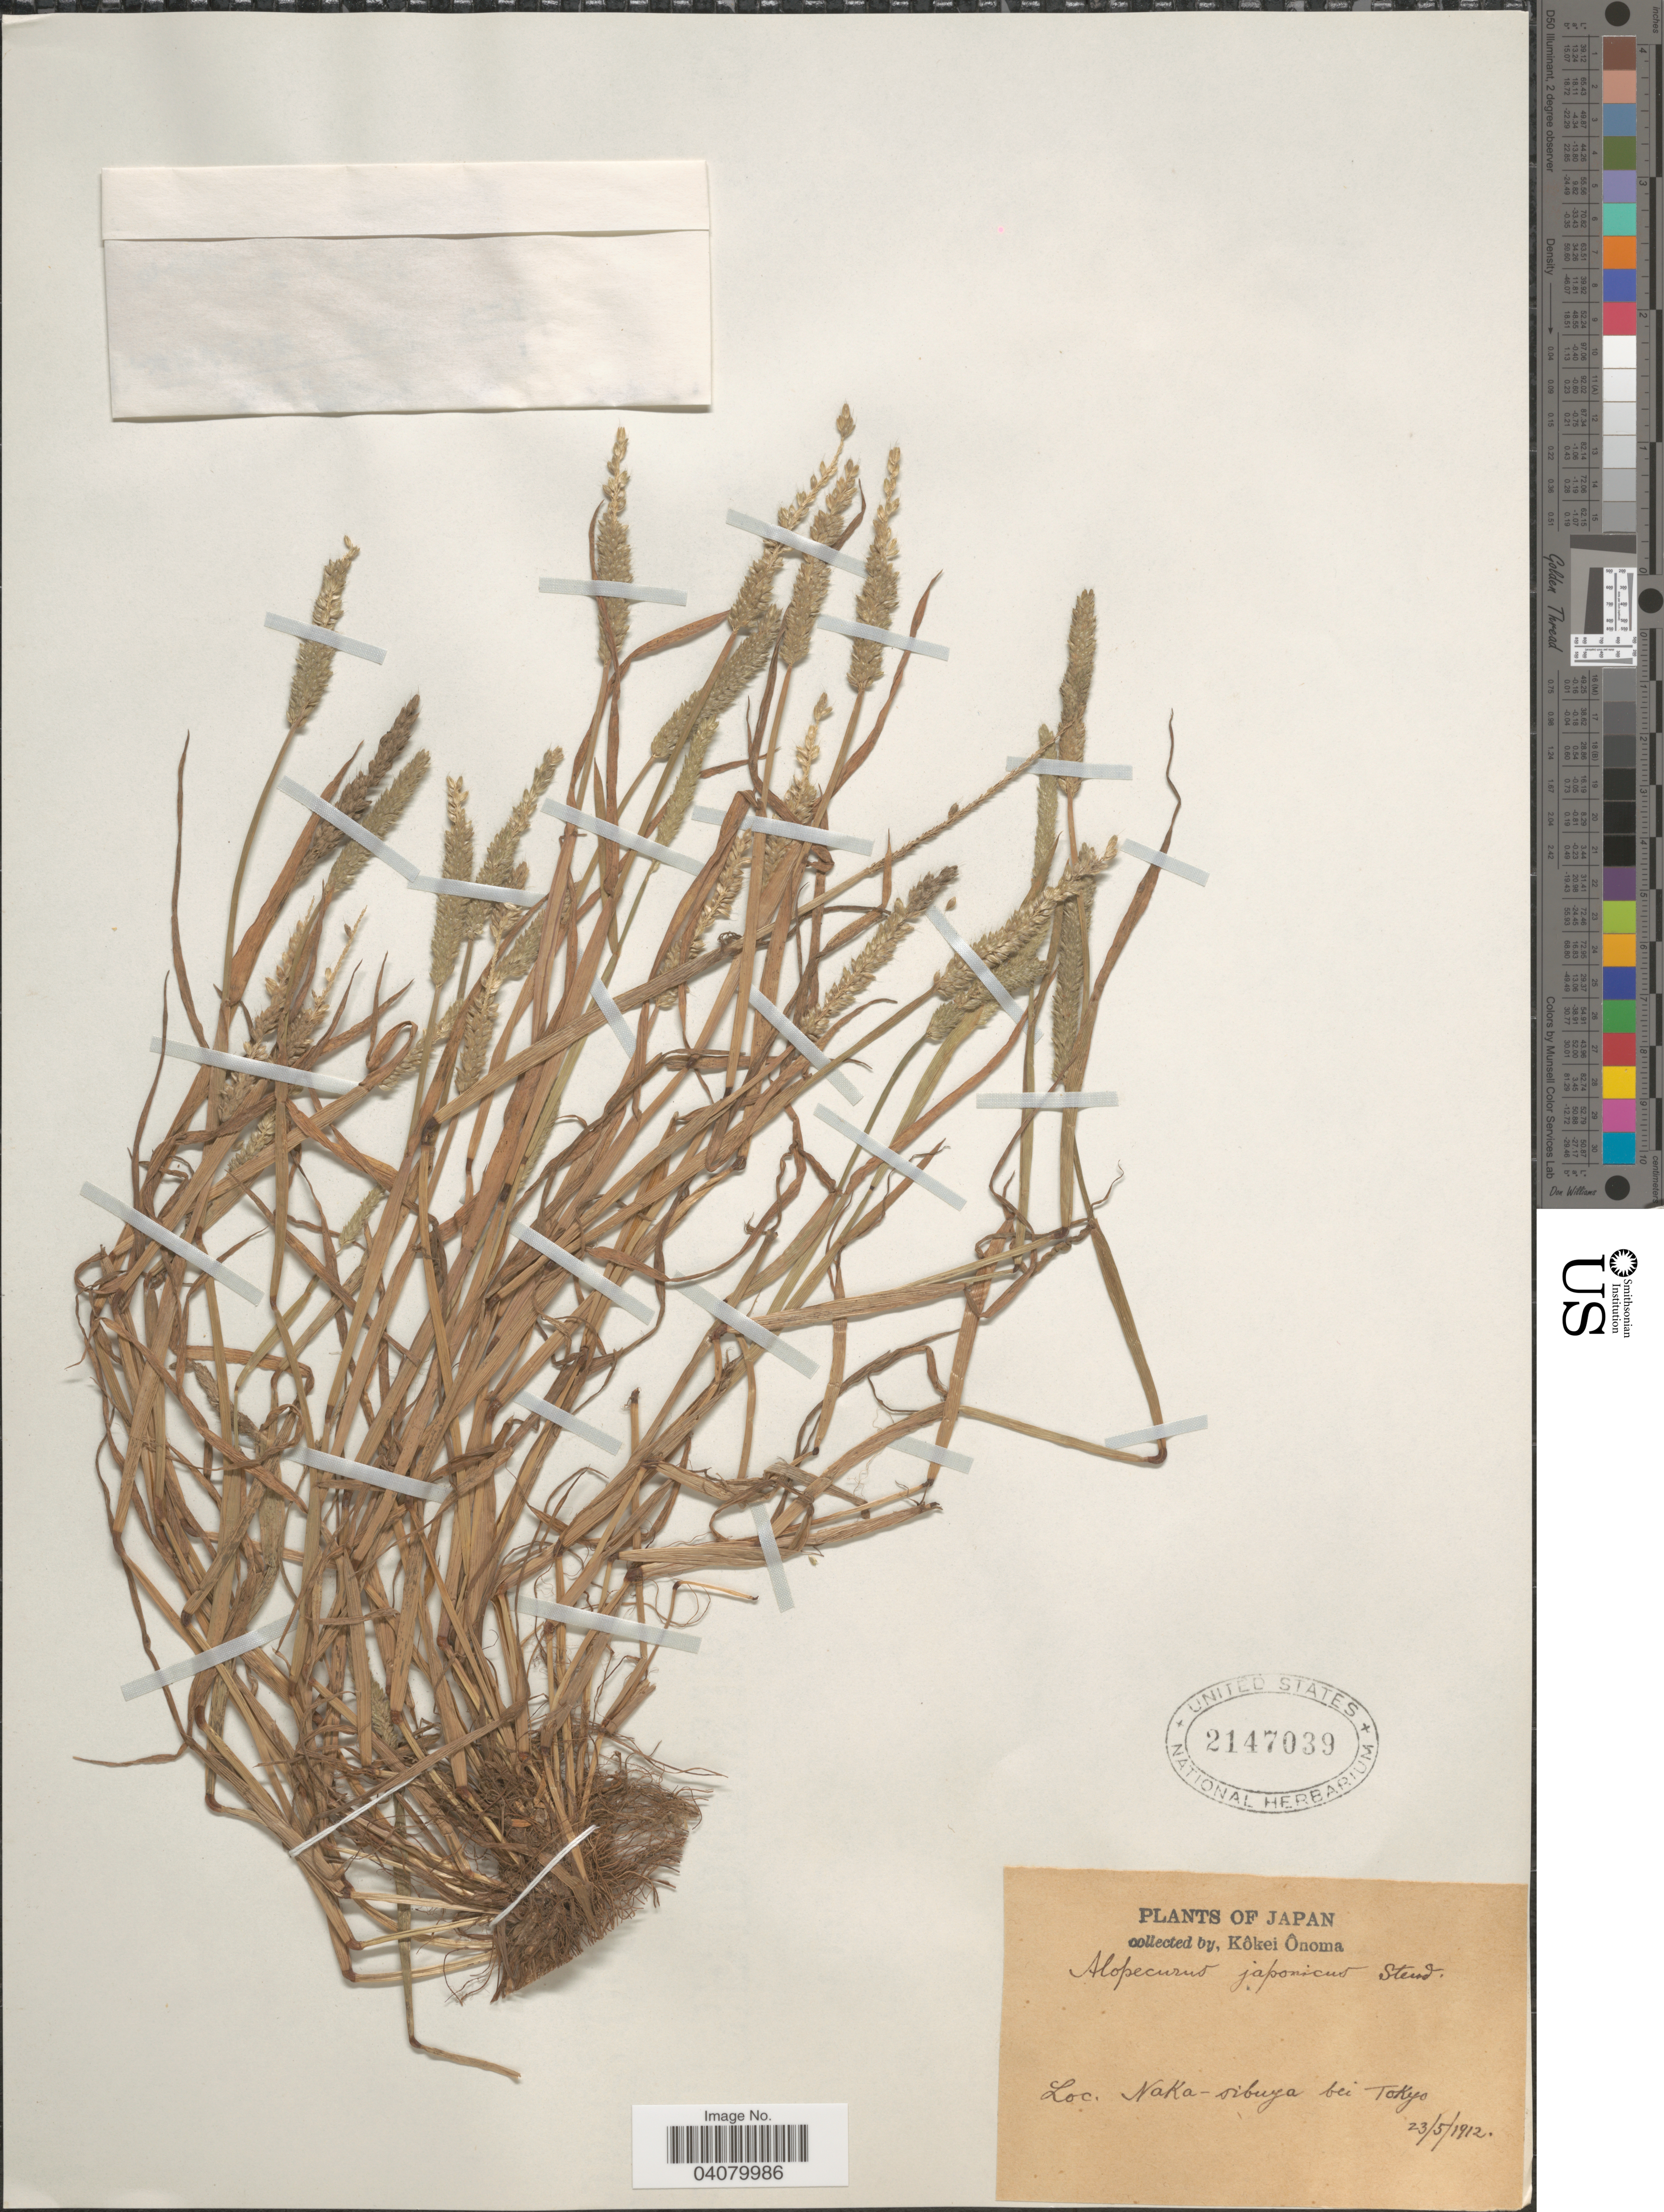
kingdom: Plantae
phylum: Tracheophyta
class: Liliopsida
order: Poales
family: Poaceae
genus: Alopecurus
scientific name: Alopecurus japonicus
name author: Steud.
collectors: K. Onoma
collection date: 1912-05-23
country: Japan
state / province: Tokyo, Federal City of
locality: Naka-sibuya bei Tokyo.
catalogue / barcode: US 2147039